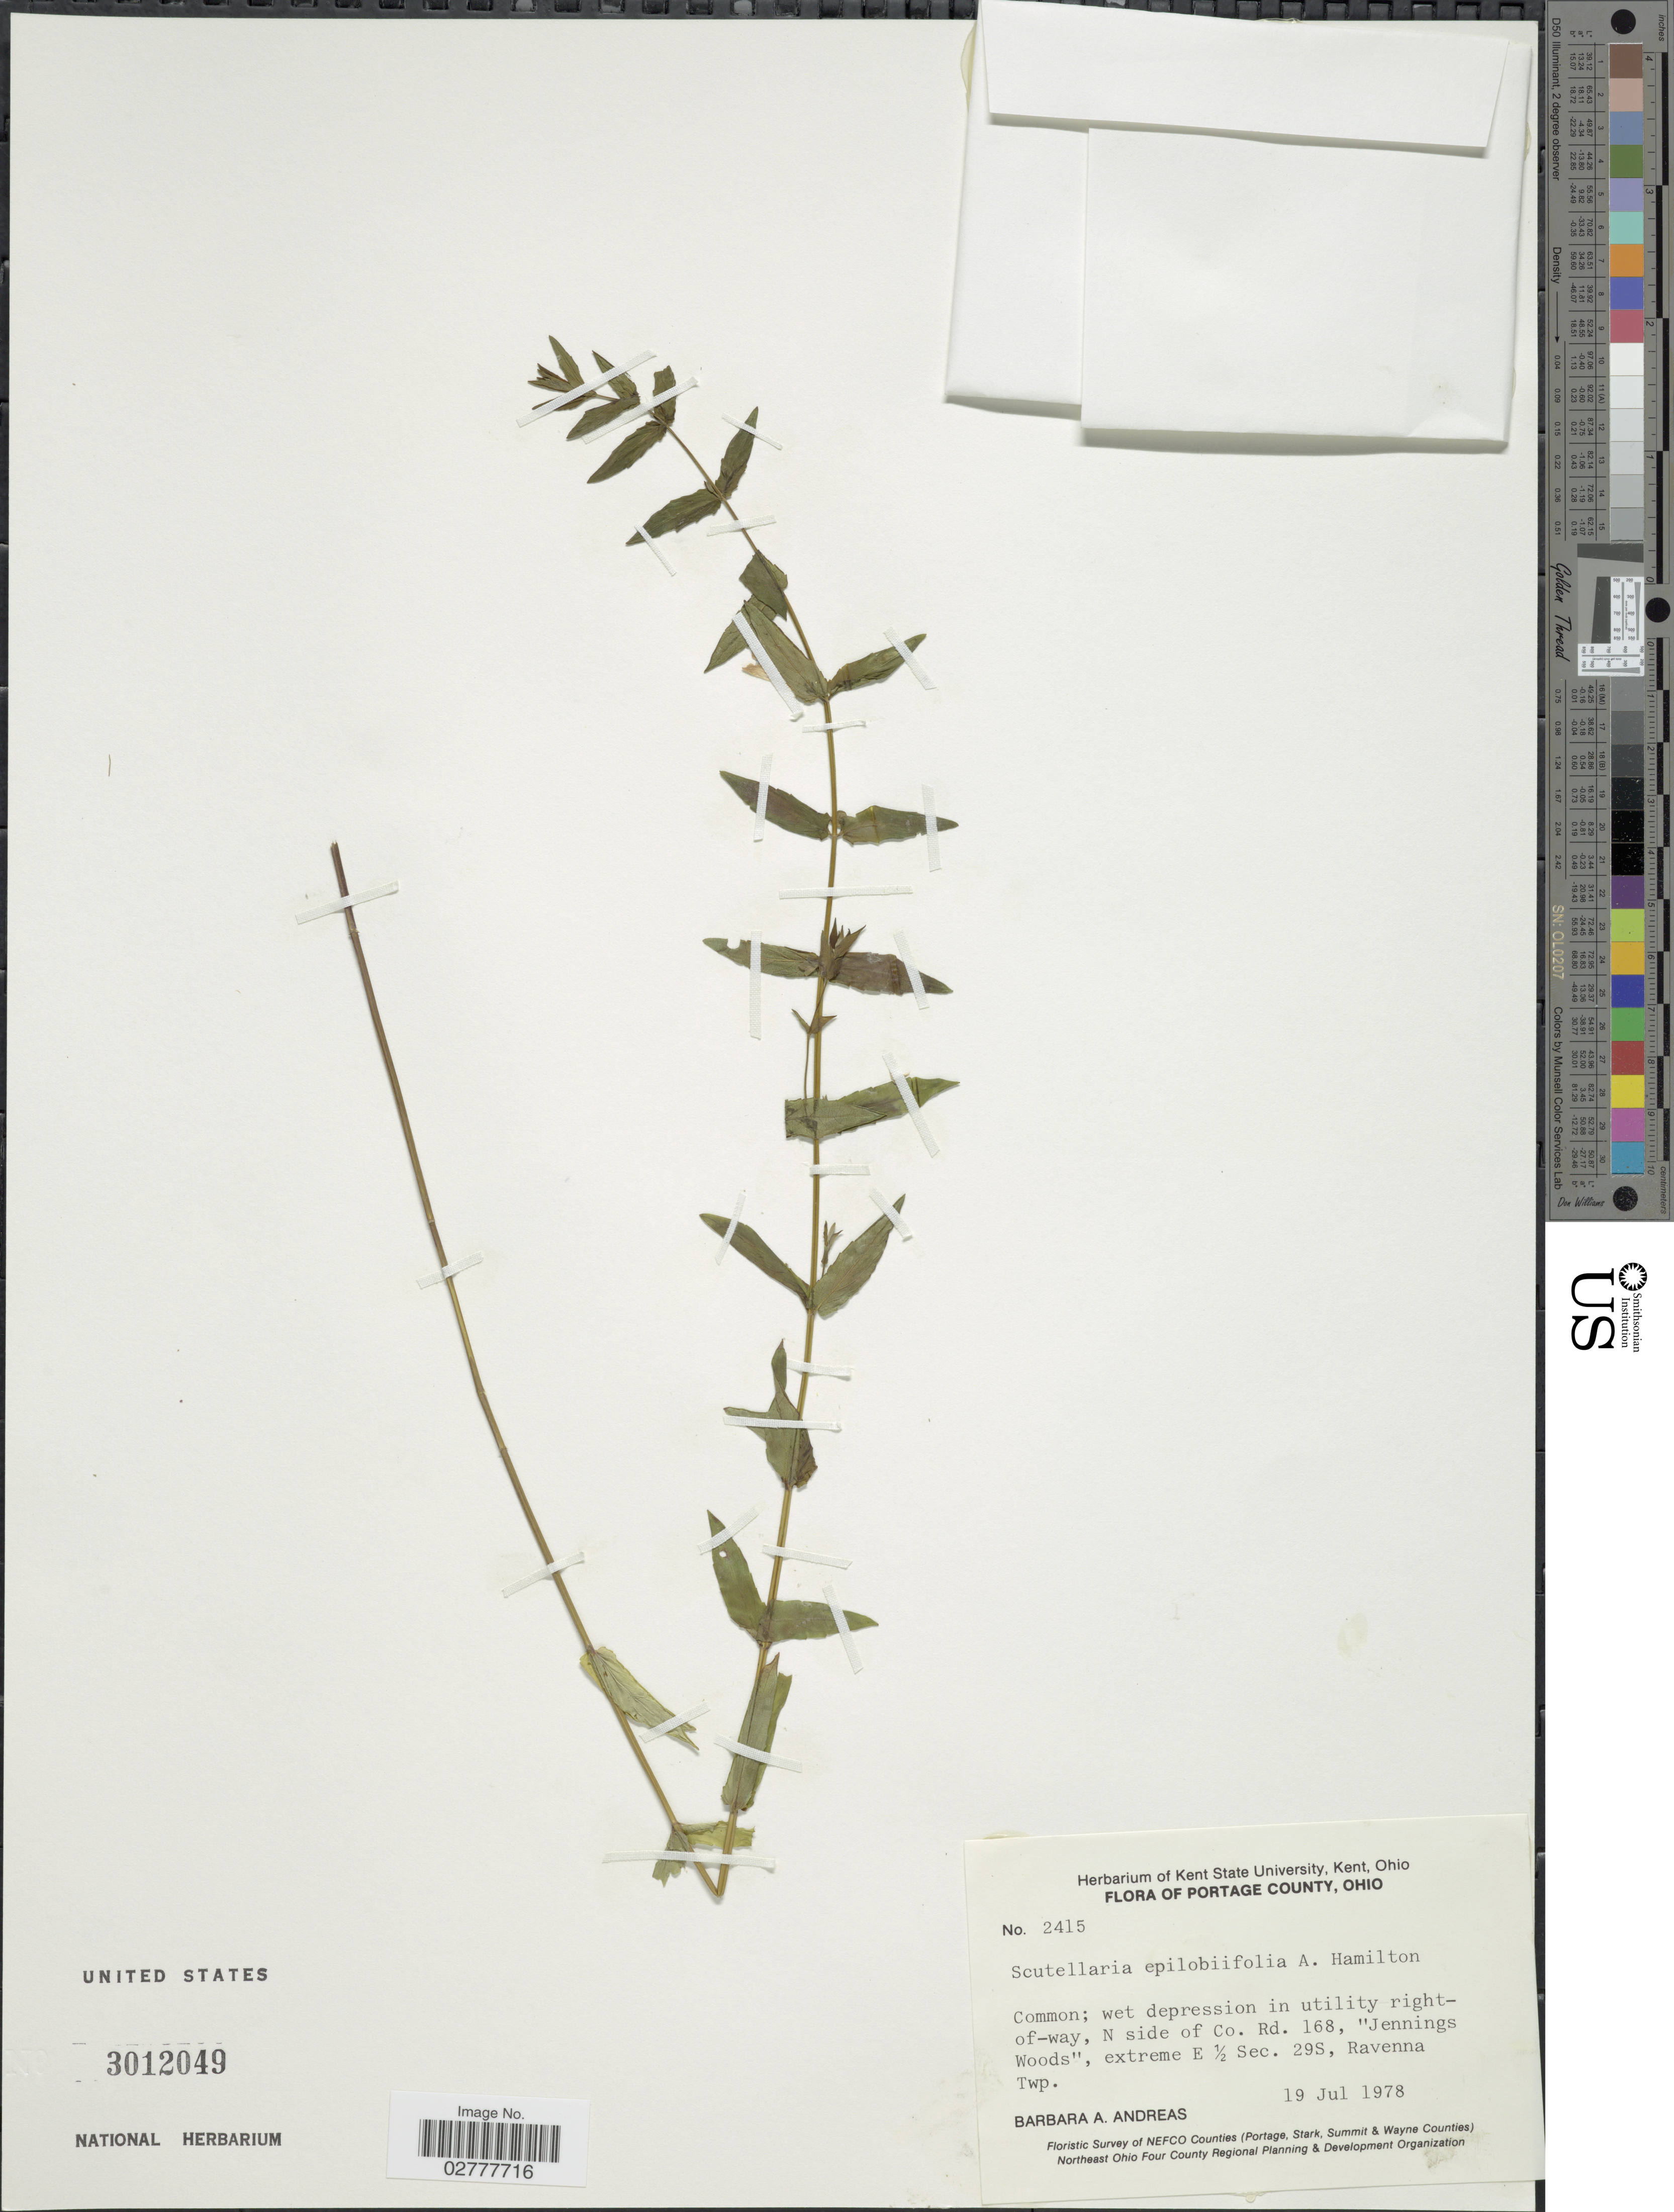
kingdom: Plantae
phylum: Tracheophyta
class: Magnoliopsida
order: Lamiales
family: Lamiaceae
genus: Scutellaria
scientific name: Scutellaria epilobiifolia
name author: A. Ham.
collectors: B. A. Andreas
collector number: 2415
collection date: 1978-07-19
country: United States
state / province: Ohio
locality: Portage County, wet depression in utility right-of-way, N side of Co. Rd. 168, "Jennings Woods", extreme E 1/2 Sec. 29S, Ravenna Twp.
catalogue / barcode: US 3012049